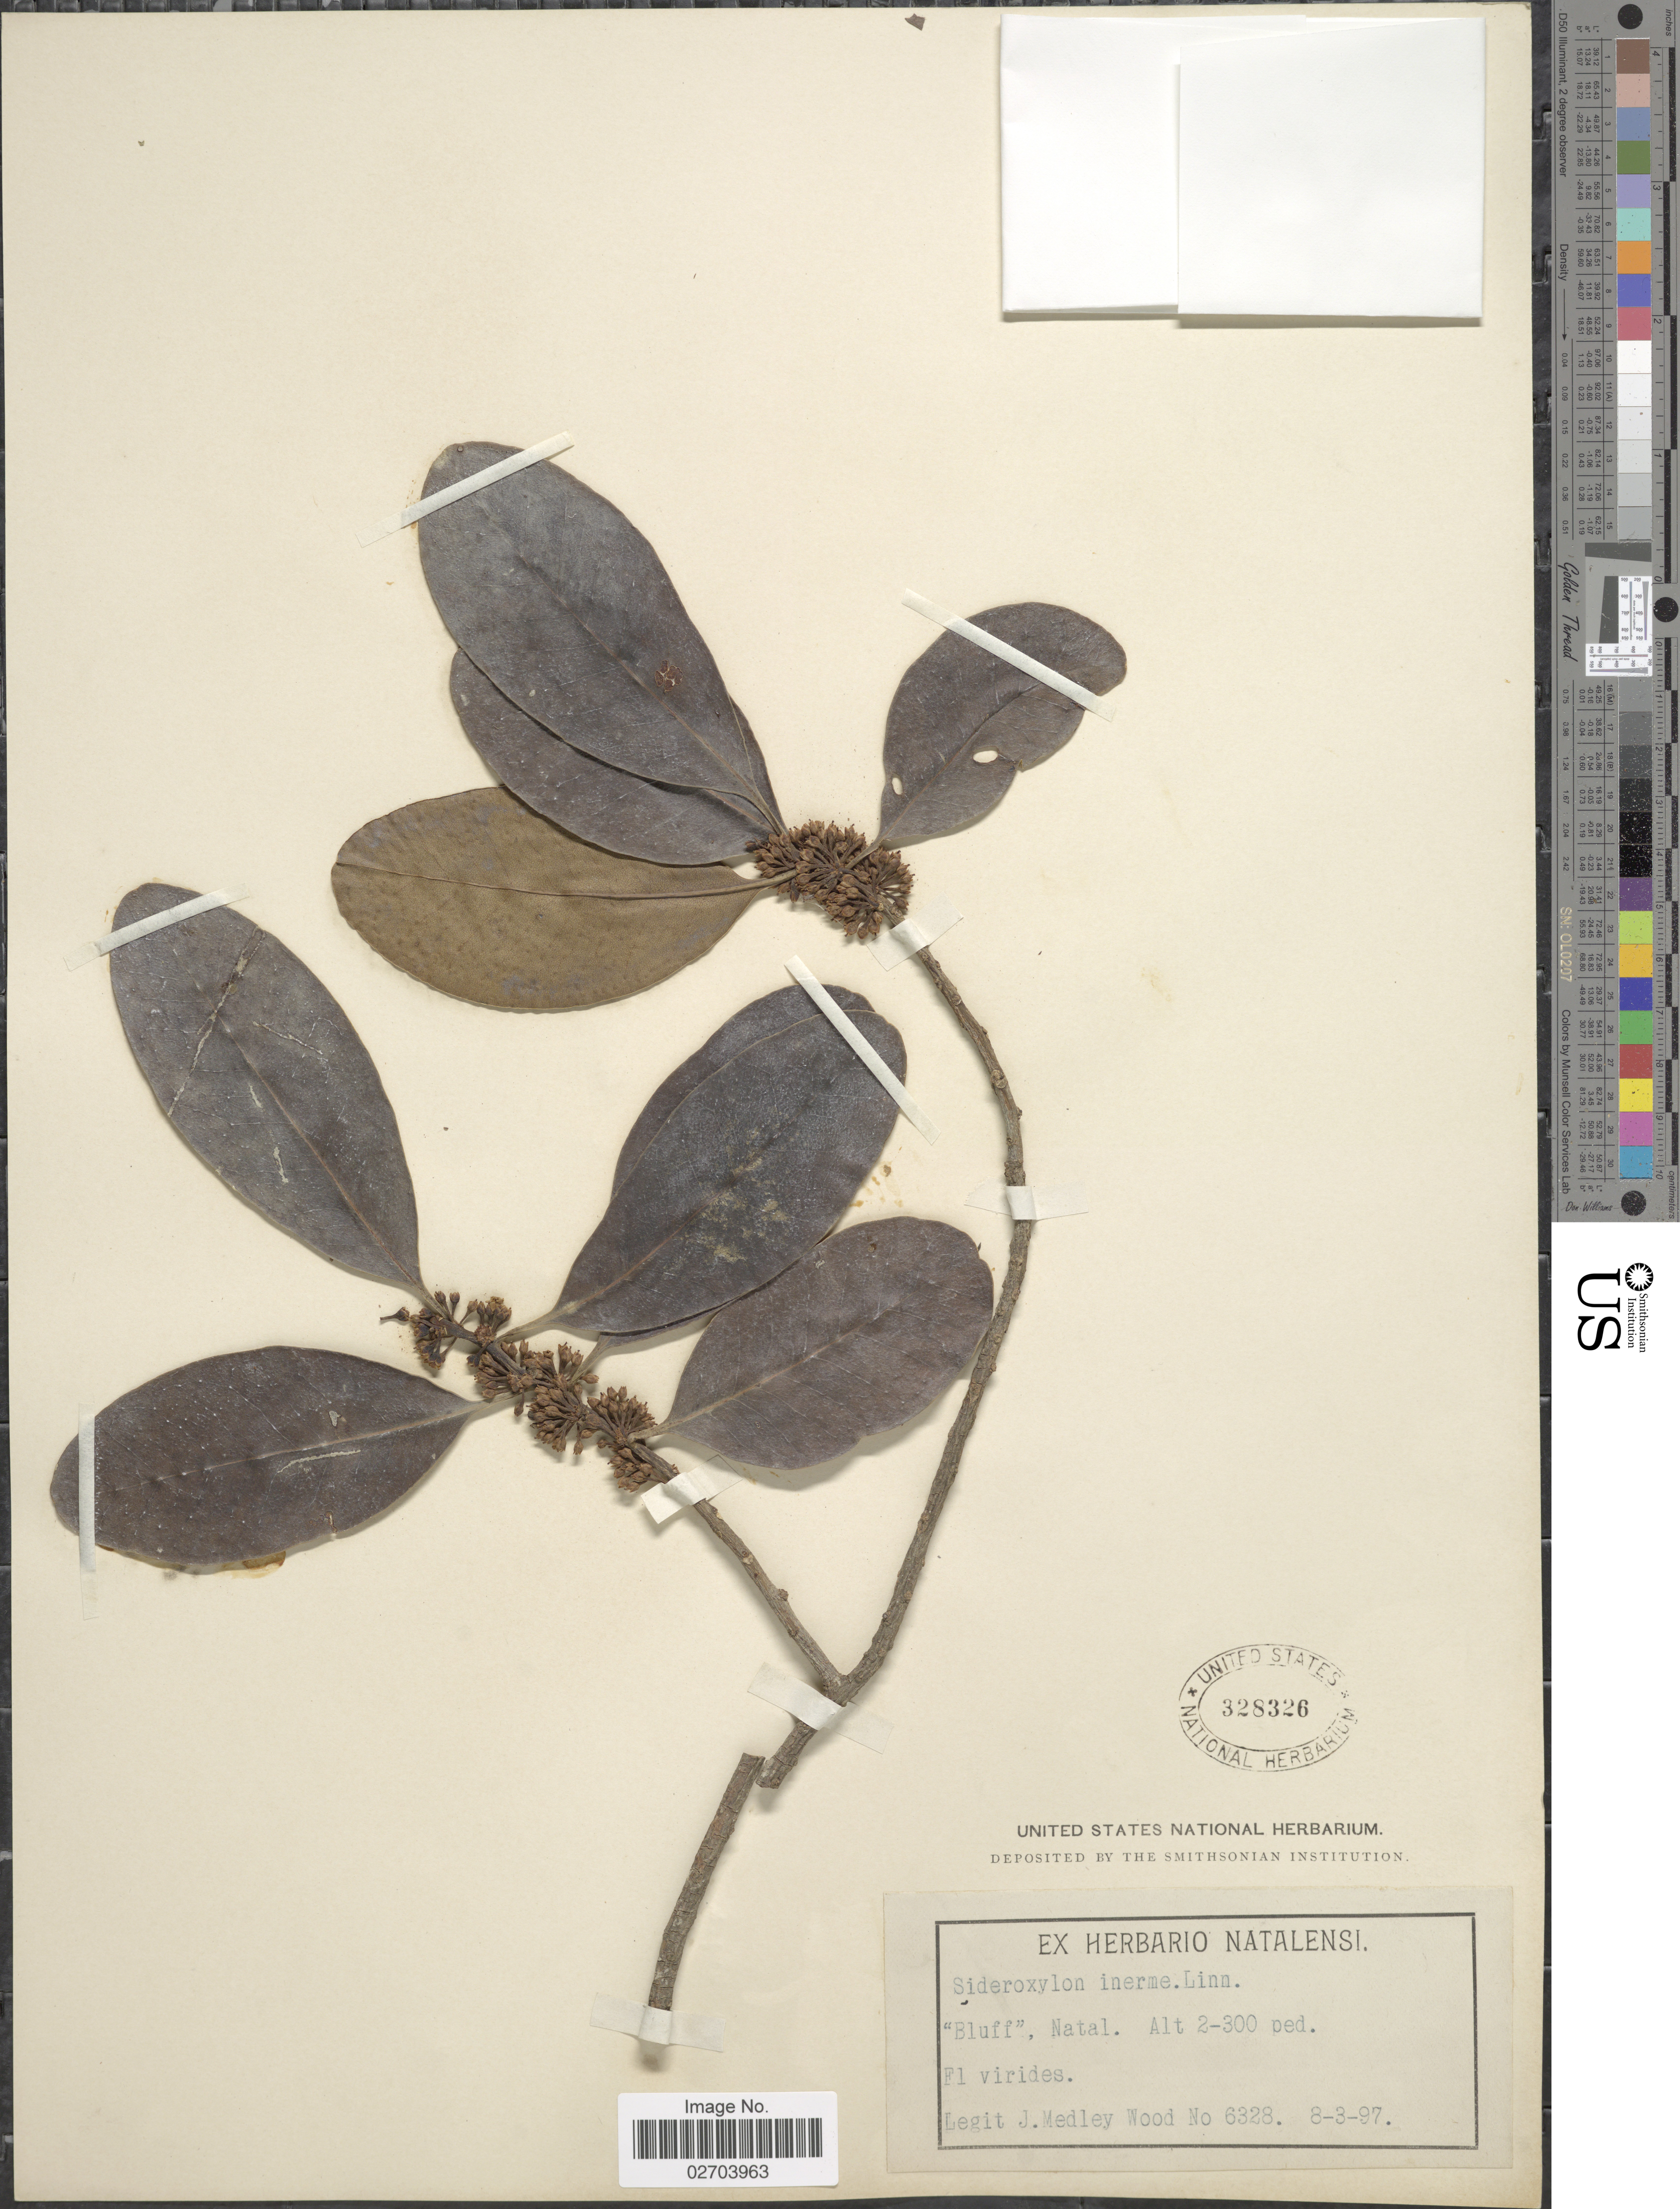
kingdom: Plantae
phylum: Tracheophyta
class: Magnoliopsida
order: Ericales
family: Sapotaceae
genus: Sideroxylon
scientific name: Sideroxylon inerme subsp. inerme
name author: L.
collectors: J. Medley Wood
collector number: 6328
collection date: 1897-03-08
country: South Africa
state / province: KwaZulu-Natal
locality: Bluff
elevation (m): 61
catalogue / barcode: US 328326